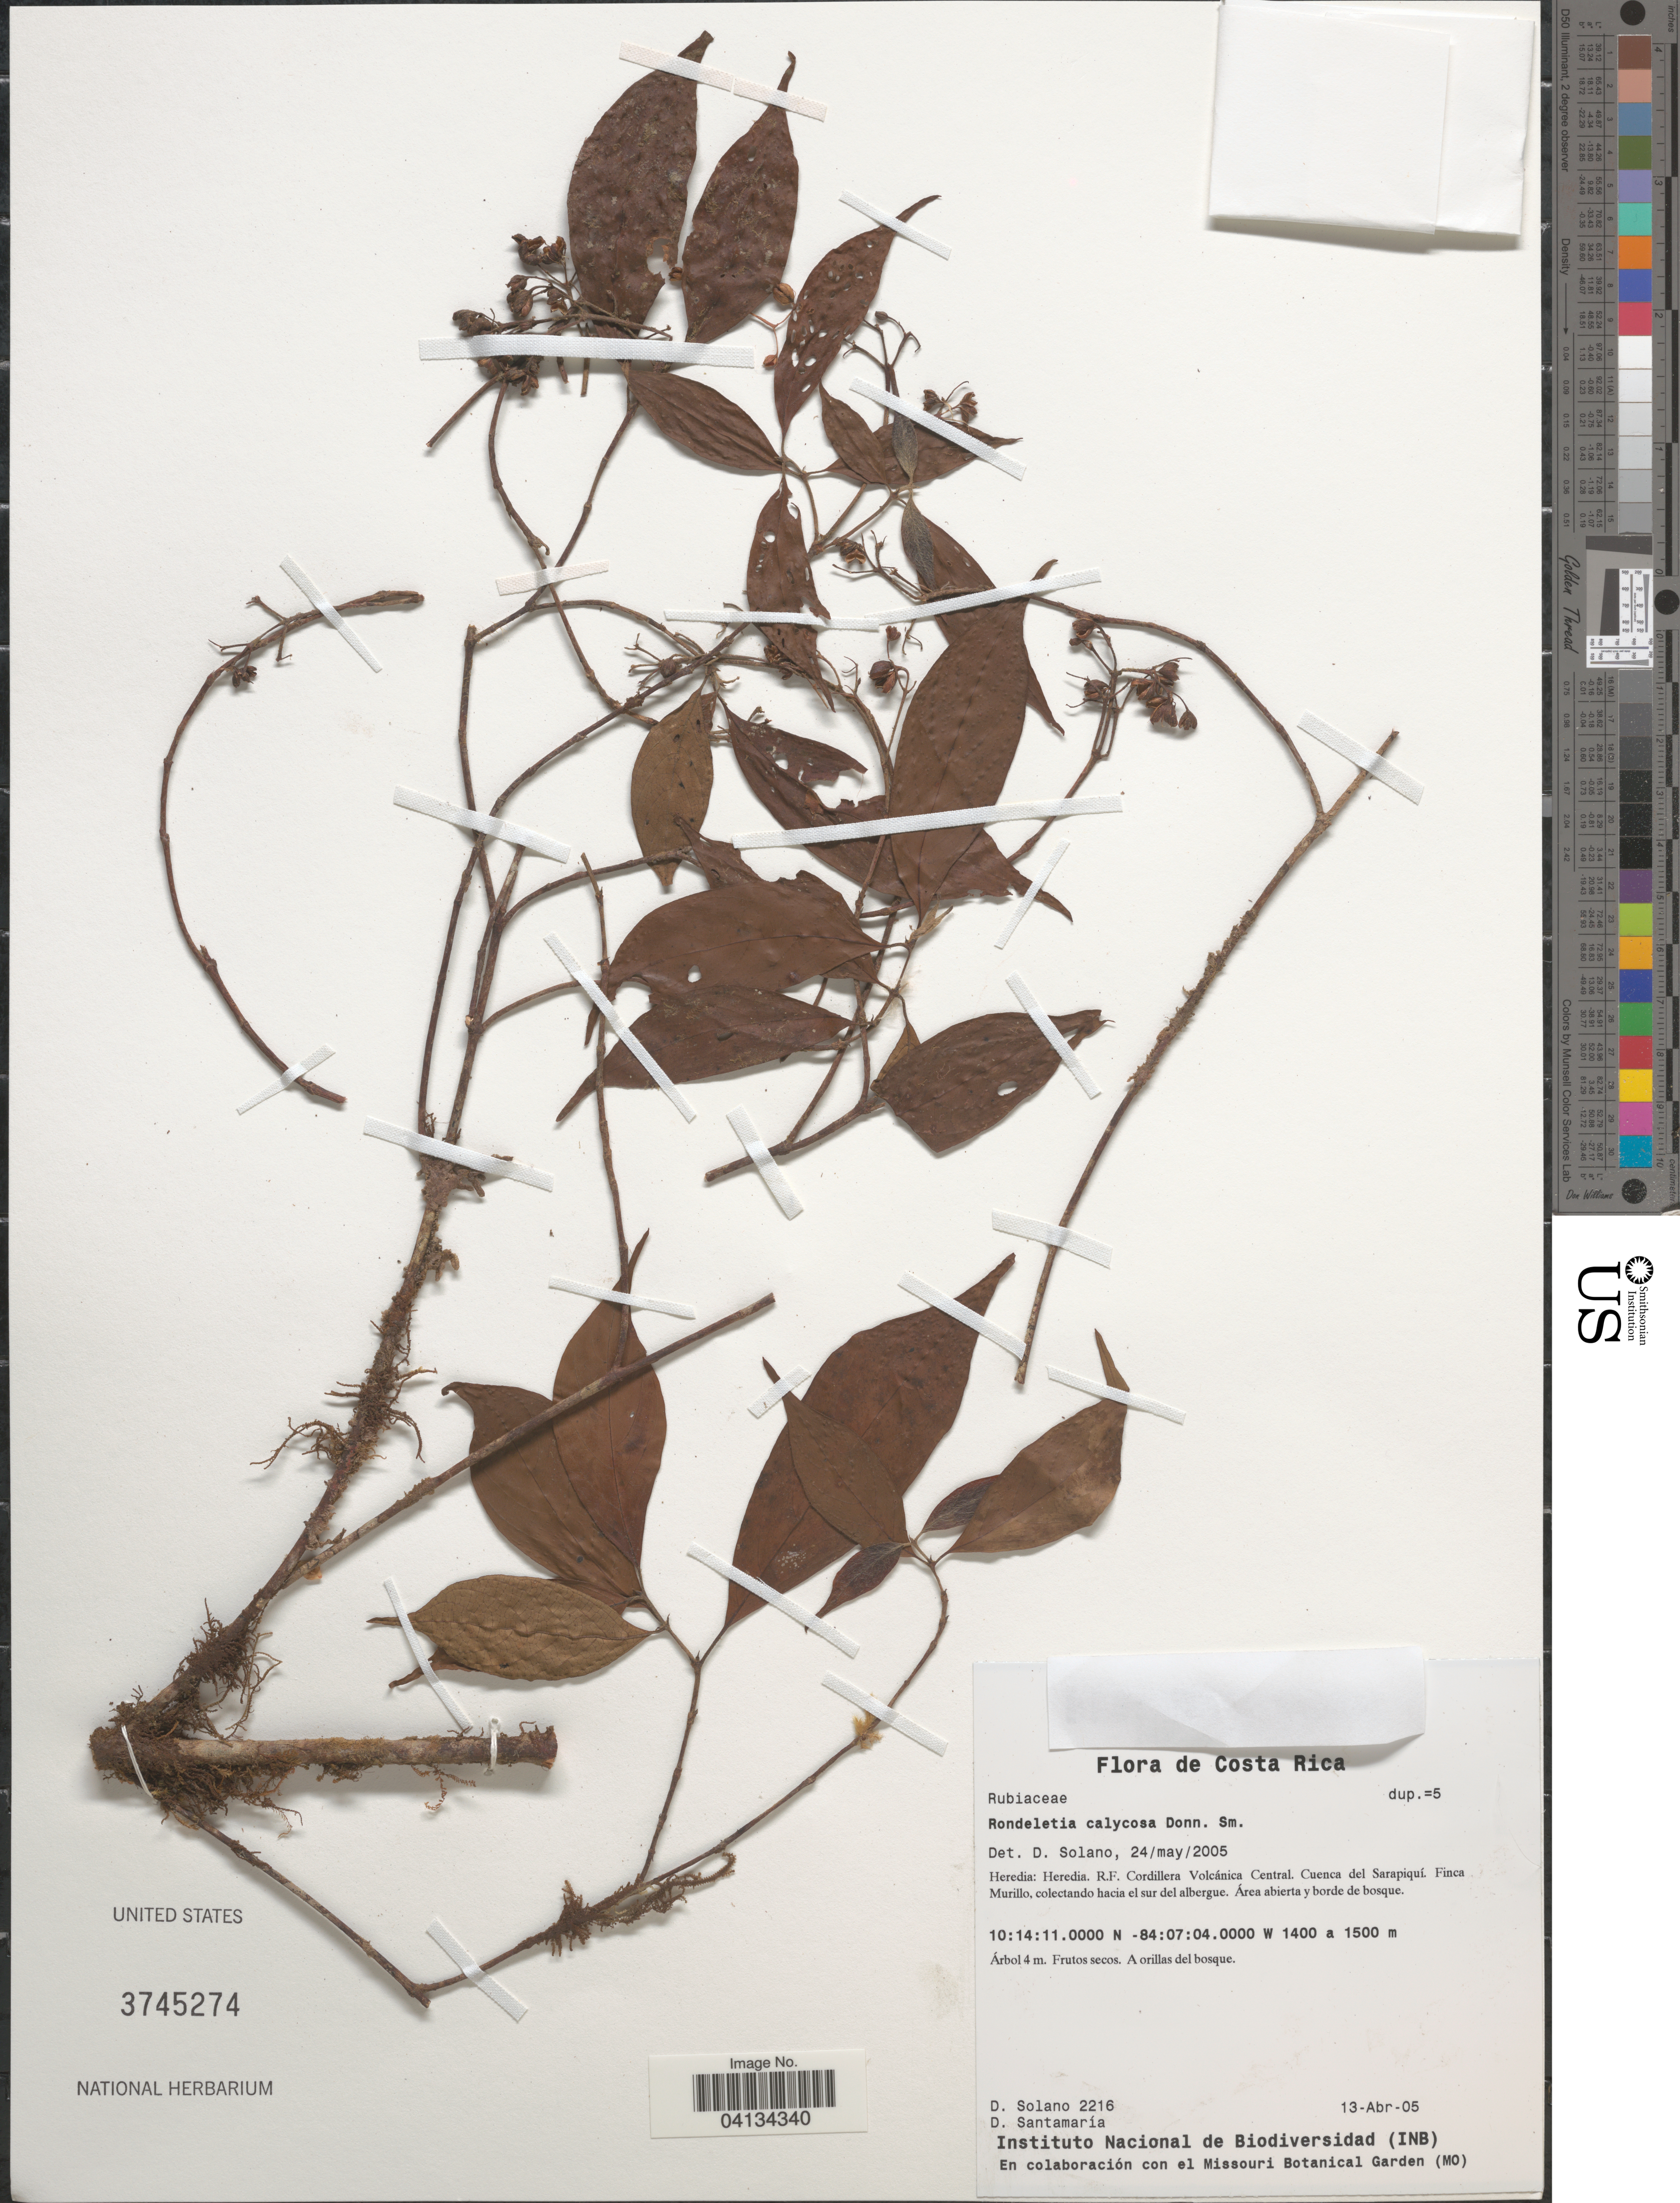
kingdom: Plantae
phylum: Tracheophyta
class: Magnoliopsida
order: Gentianales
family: Rubiaceae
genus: Rondeletia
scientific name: Rondeletia calycosa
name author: Donn. Sm.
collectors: D. Solano & D. Santamaria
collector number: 2216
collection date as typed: Transcribed d/m/y: 13/4/5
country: Costa Rica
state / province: Heredia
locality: Heredia. R.F. Cordillera Volcánica Central. Cuenca del Sarapiquí. Finca Murillo, colectando hacia el sur del albergue.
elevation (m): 1400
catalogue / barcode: US 3745274